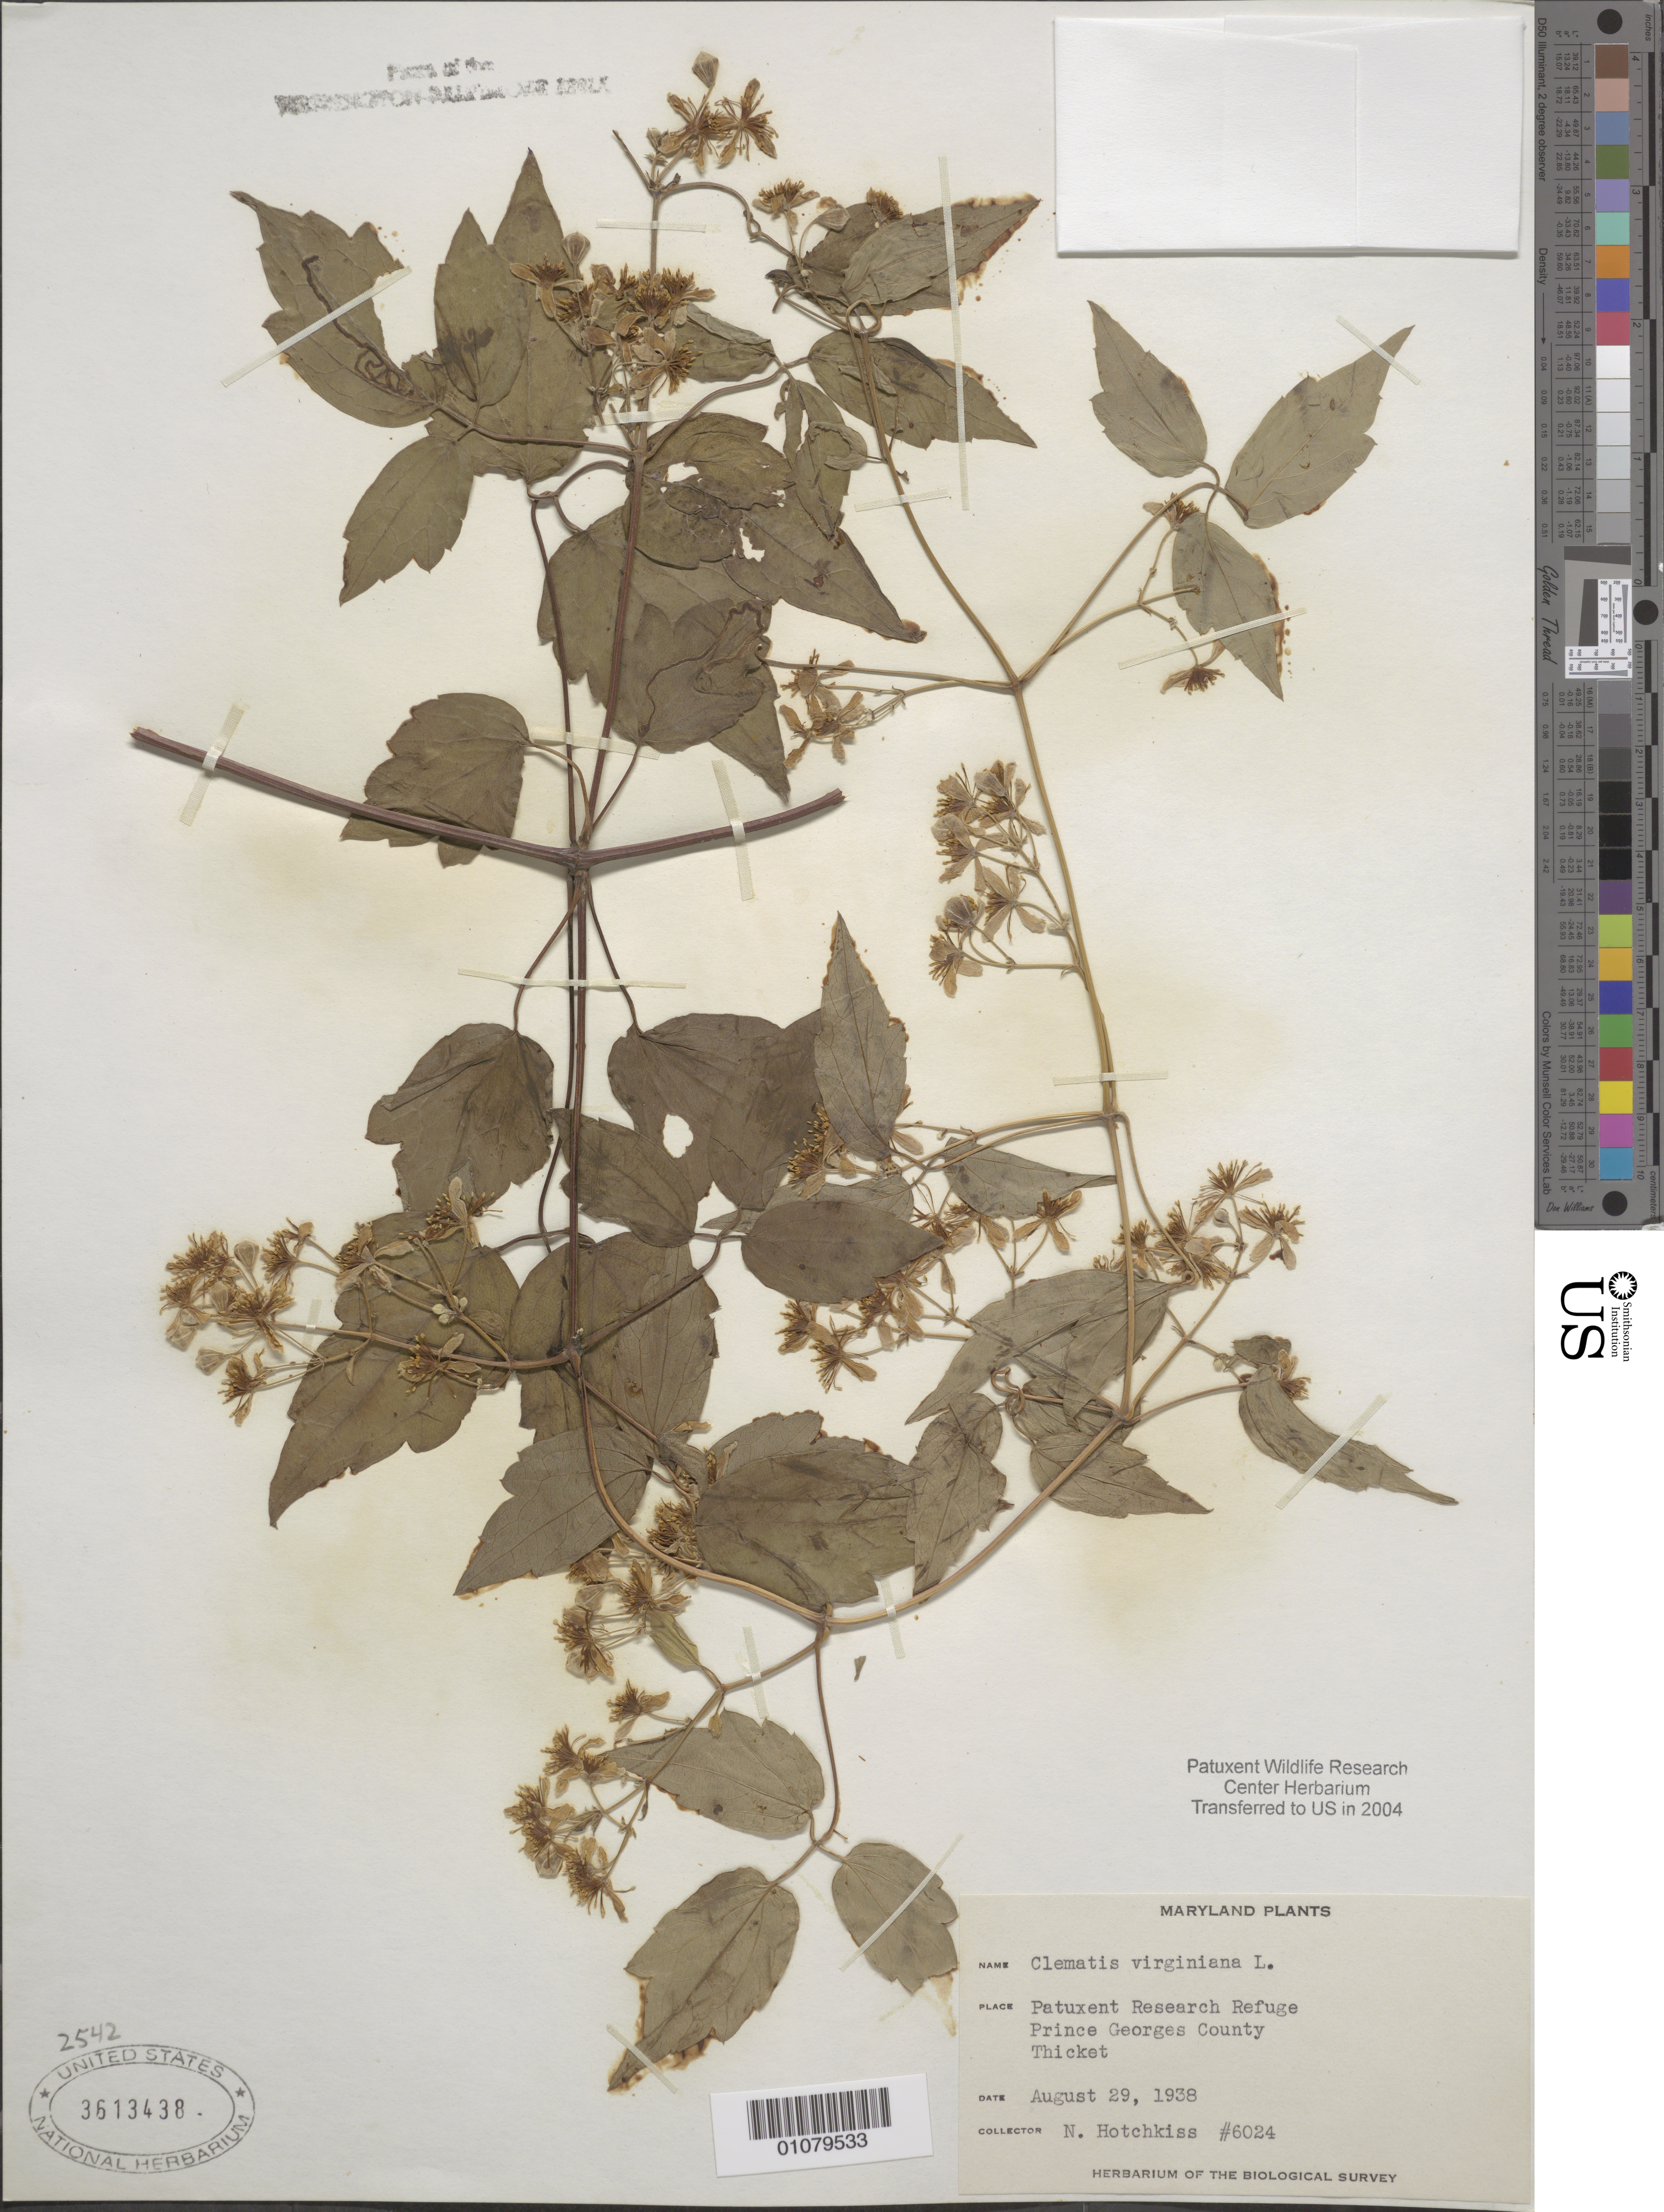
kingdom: Plantae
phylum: Tracheophyta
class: Magnoliopsida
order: Ranunculales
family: Ranunculaceae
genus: Clematis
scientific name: Clematis virginiana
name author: L.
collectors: N. Hotchkiss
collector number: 6024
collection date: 1938-08-29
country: United States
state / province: Maryland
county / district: Prince George's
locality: Patuxent Wildlife Refuge.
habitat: Thicket.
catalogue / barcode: US 3613438